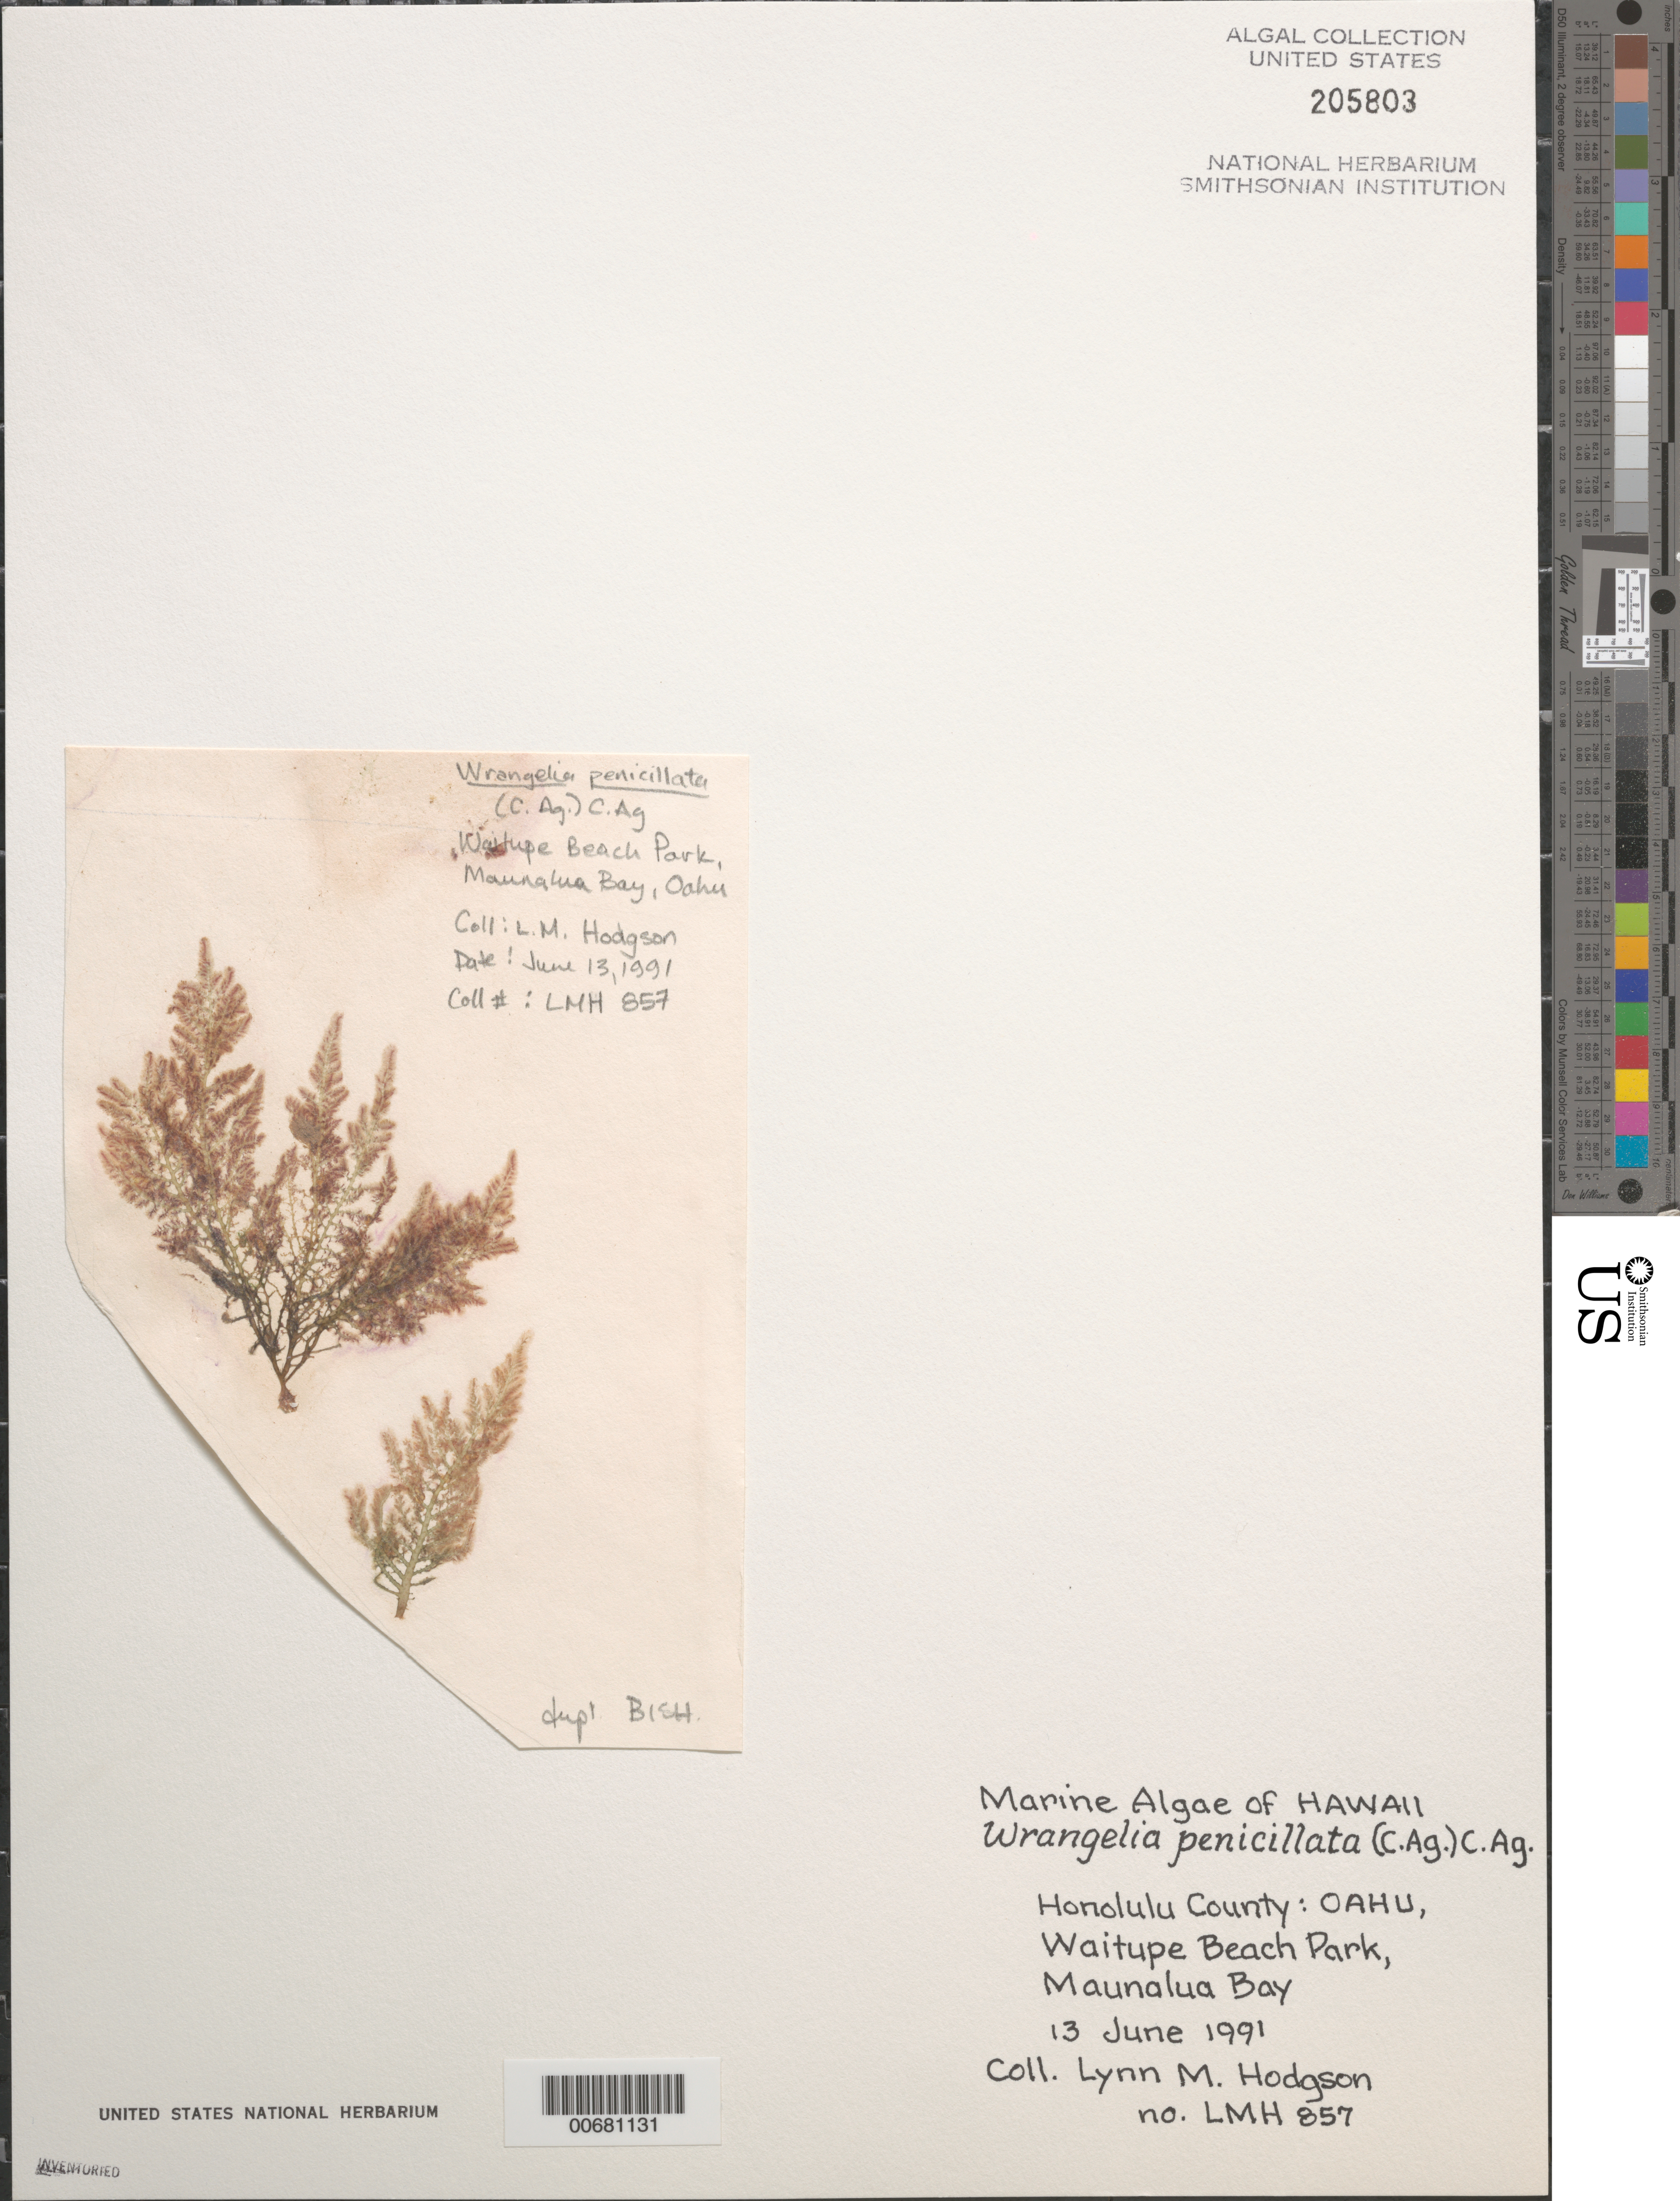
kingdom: Plantae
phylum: Rhodophyta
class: Florideophyceae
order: Ceramiales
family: Wrangeliaceae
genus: Wrangelia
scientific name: Wrangelia penicillata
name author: (C. Agardh) C. Agardh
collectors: L. M. Hodgson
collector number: LMH 857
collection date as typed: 13 Jun 1991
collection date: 1991-06-13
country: United States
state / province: Hawaii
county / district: Honolulu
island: Oahu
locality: Wailupe Beach Park, Maunalua Bay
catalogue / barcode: US 205803